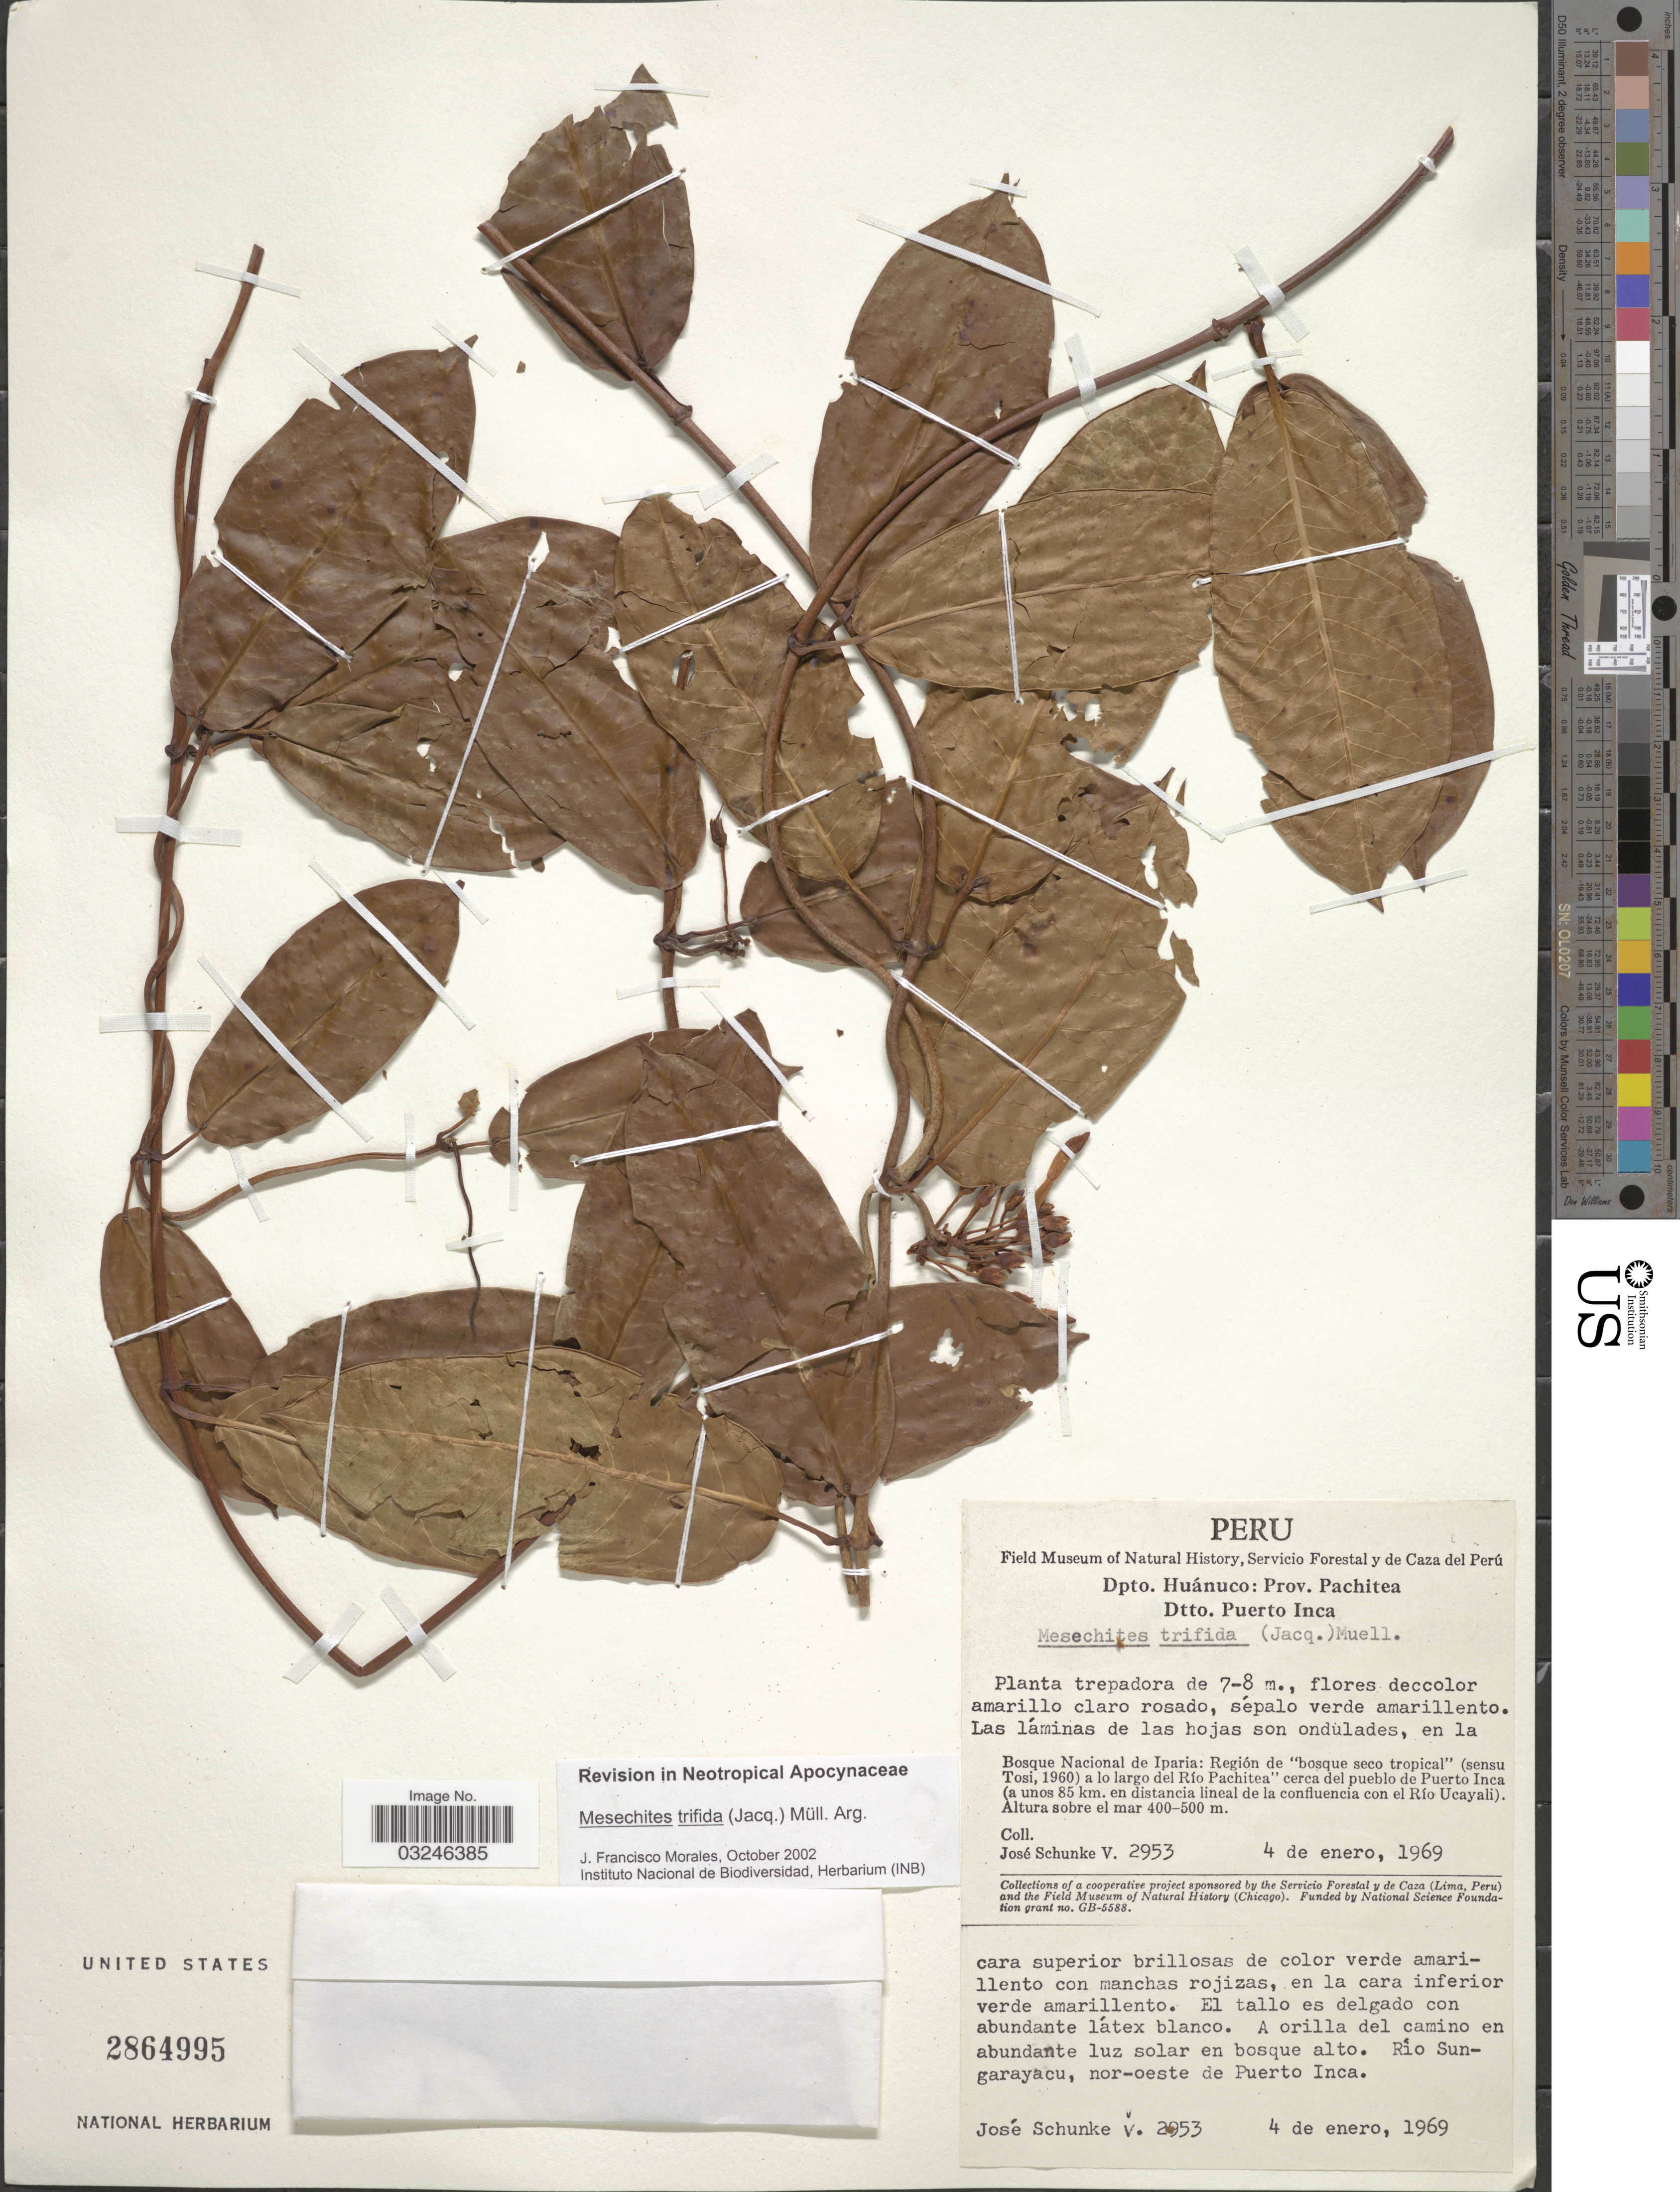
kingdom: Plantae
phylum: Tracheophyta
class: Magnoliopsida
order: Gentianales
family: Apocynaceae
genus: Mesechites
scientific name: Mesechites trifidus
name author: (Jacq.) Müll. Arg.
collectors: J. Schunke Vigo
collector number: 2953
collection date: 1969-01-04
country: Peru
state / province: Huánuco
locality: Dpto. Huánuco: Prov. Pachitea. Dtto. Puerto Inca. Bosque Nacional de Iparia: Región de "bosque seco tropical" (sensu Tosi, 1960) a lo largo del Río Pachitea cerca del pueblo de Puerto Inca (a unos 85 km. en distancia lineal de la confluencia con el Río Ucayali). Rio Sungarayacu, nor-oeste de Puerte Inca.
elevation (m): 400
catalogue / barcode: US 2864995